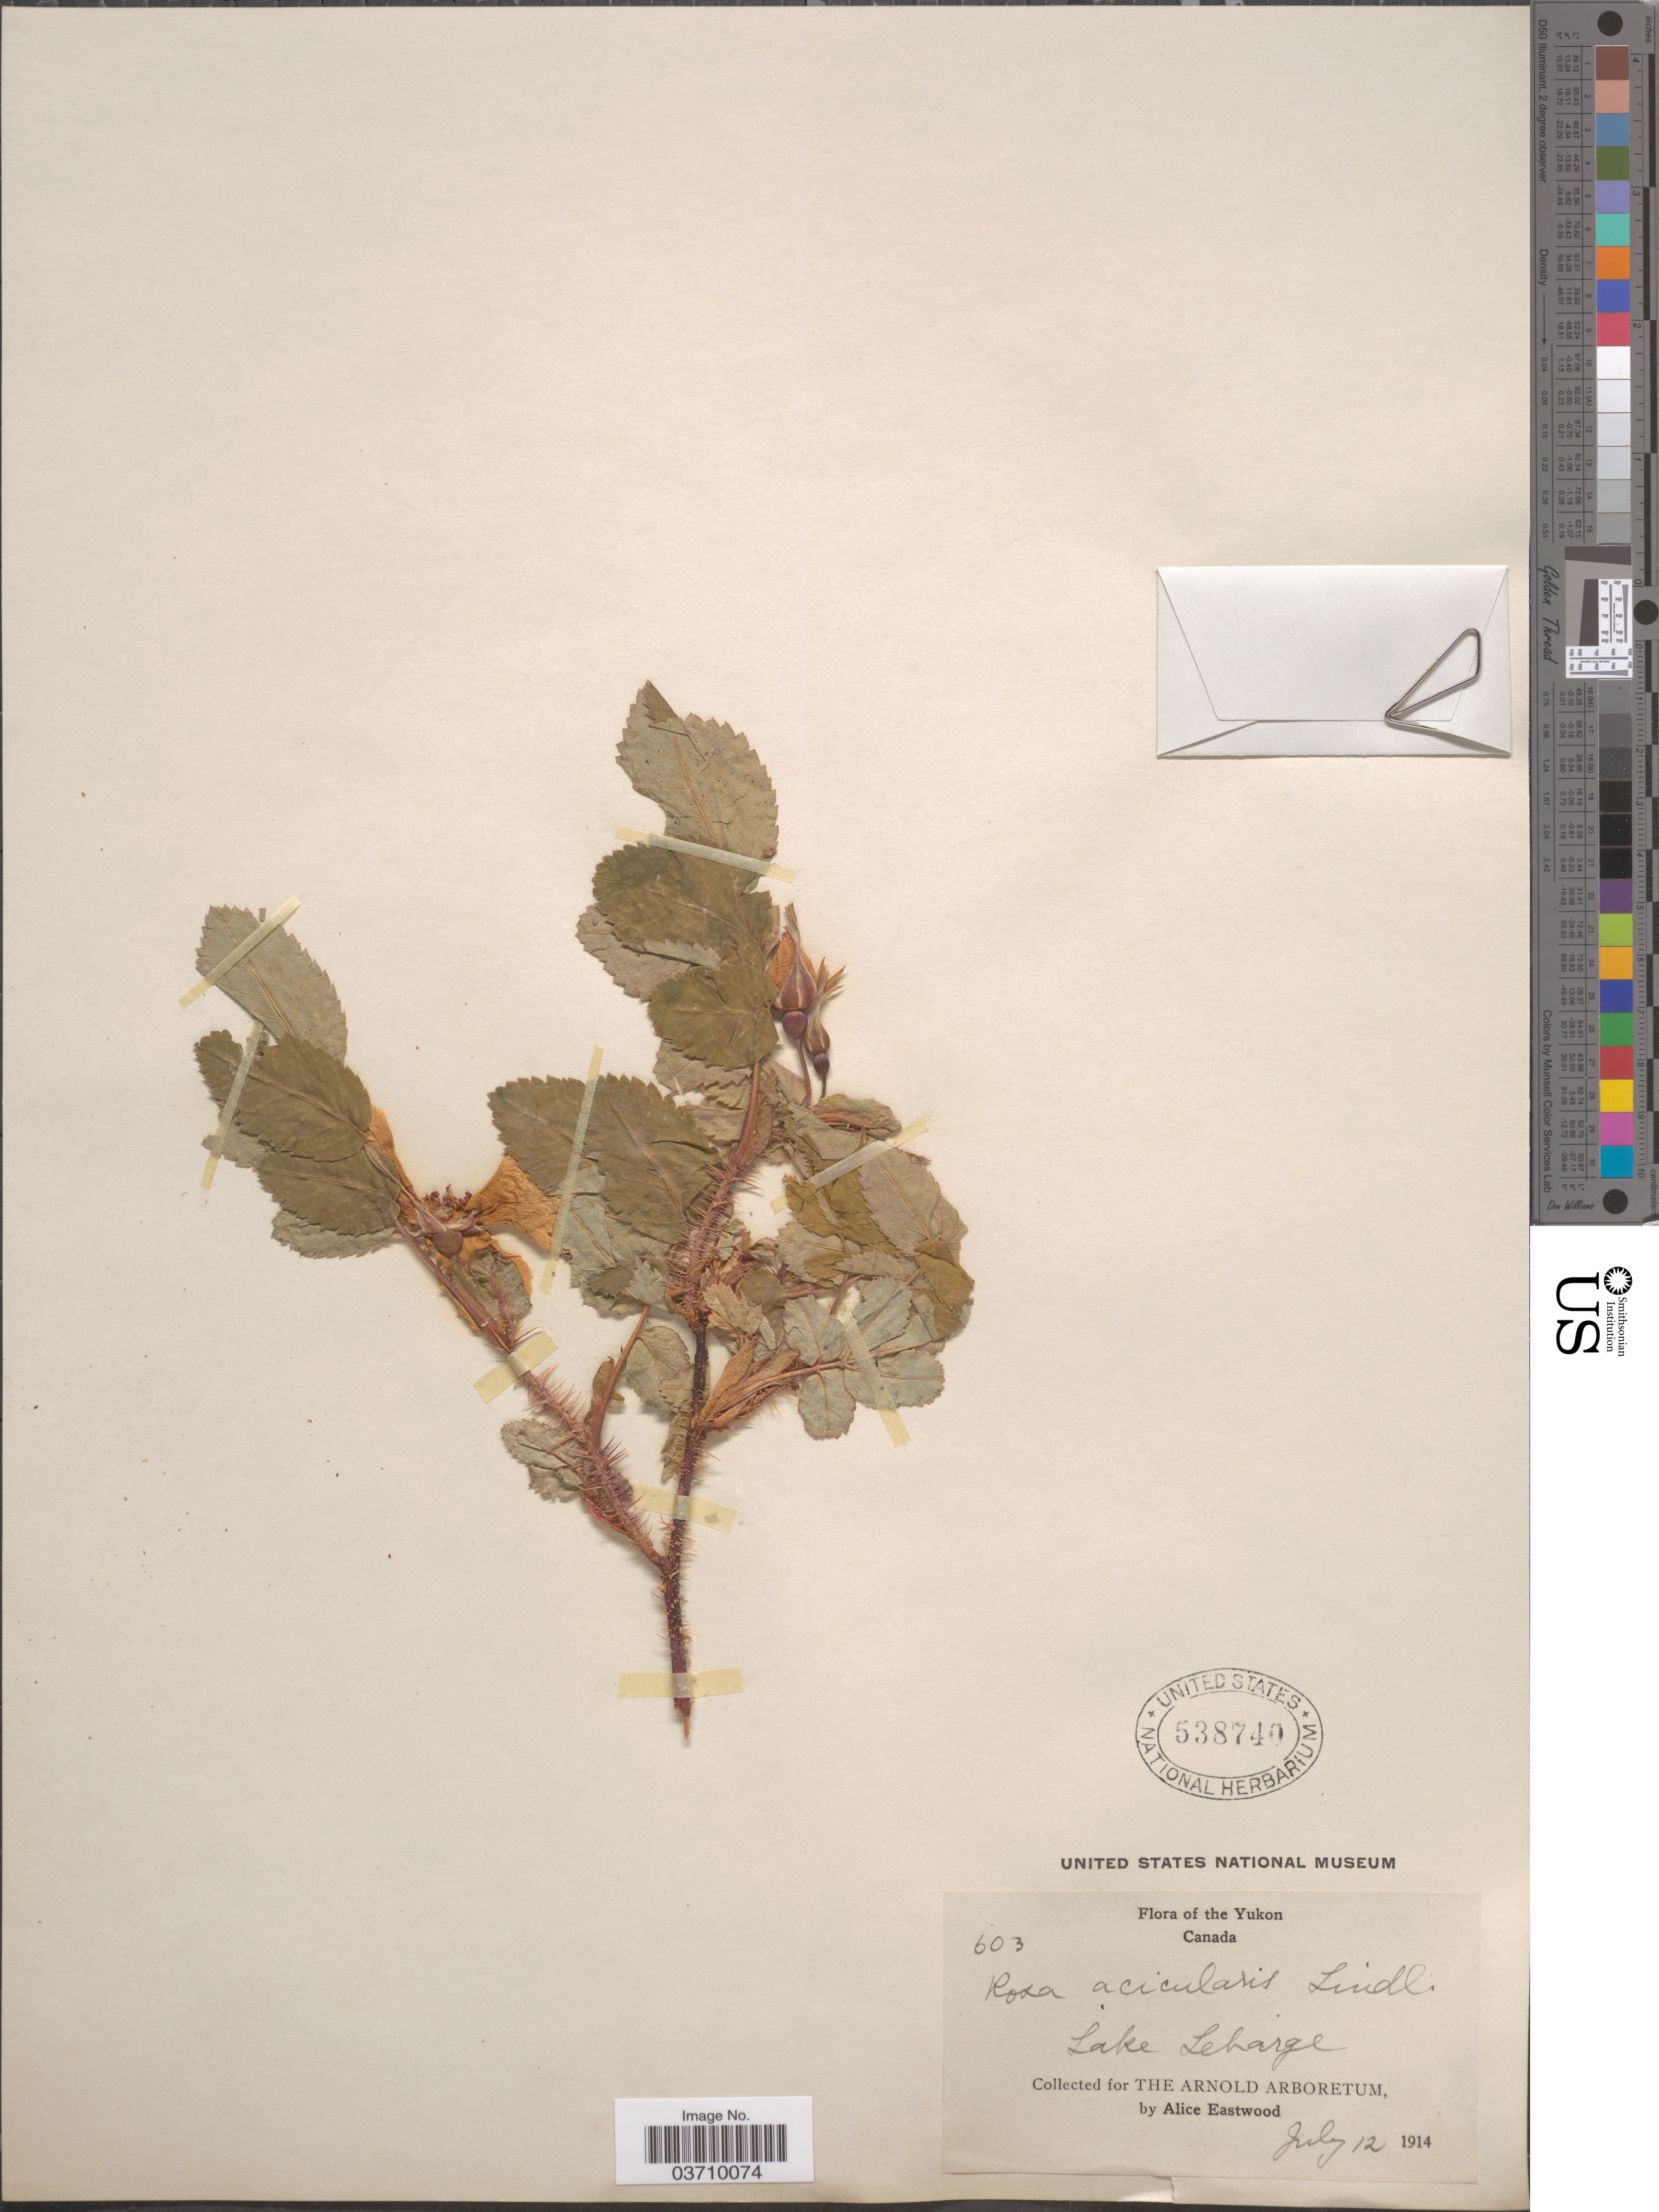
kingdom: Plantae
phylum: Tracheophyta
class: Magnoliopsida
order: Rosales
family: Rosaceae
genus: Rosa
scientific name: Rosa acicularis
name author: Lindl.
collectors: A. Eastwood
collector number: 603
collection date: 1914-07-12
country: Canada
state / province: Yukon Territory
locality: The Yukon. Lake Lebarge.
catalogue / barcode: US 538740